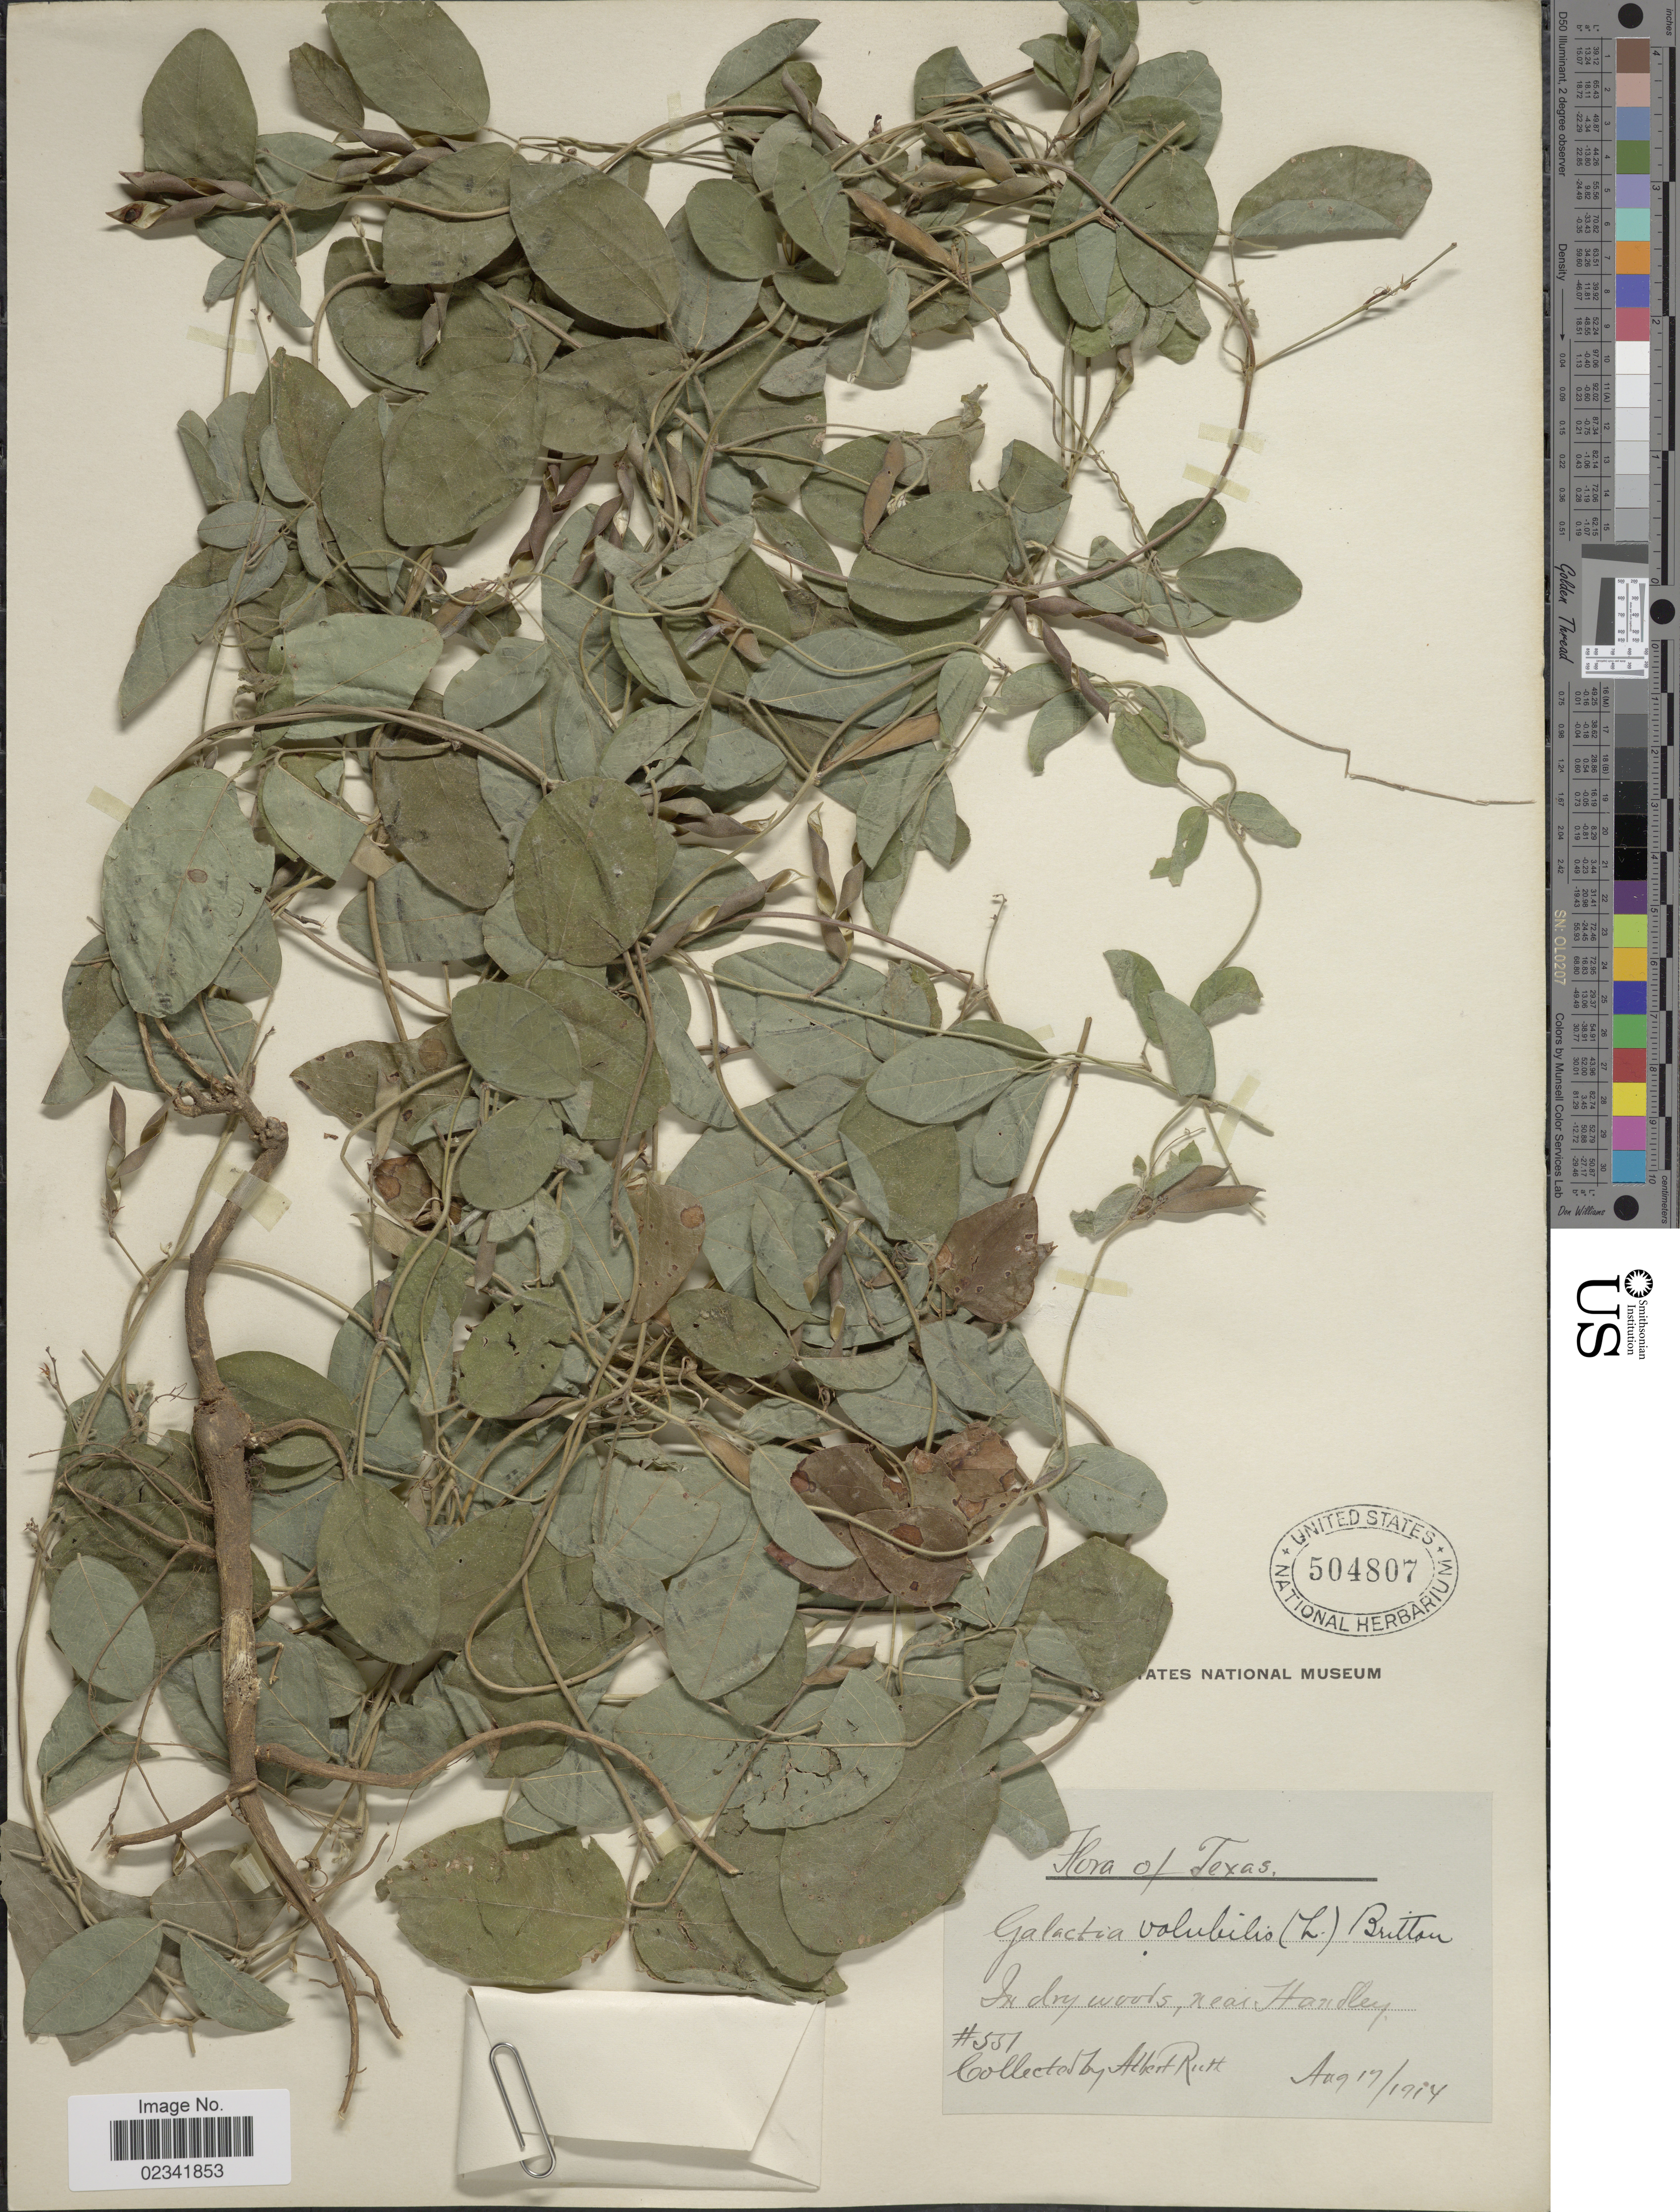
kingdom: Plantae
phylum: Tracheophyta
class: Magnoliopsida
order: Fabales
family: Fabaceae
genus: Galactia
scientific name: Galactia volubilis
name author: (L.) Britton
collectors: A. Ruth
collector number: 551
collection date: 1914-08-19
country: United States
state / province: Texas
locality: Near Handley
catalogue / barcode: US 504807